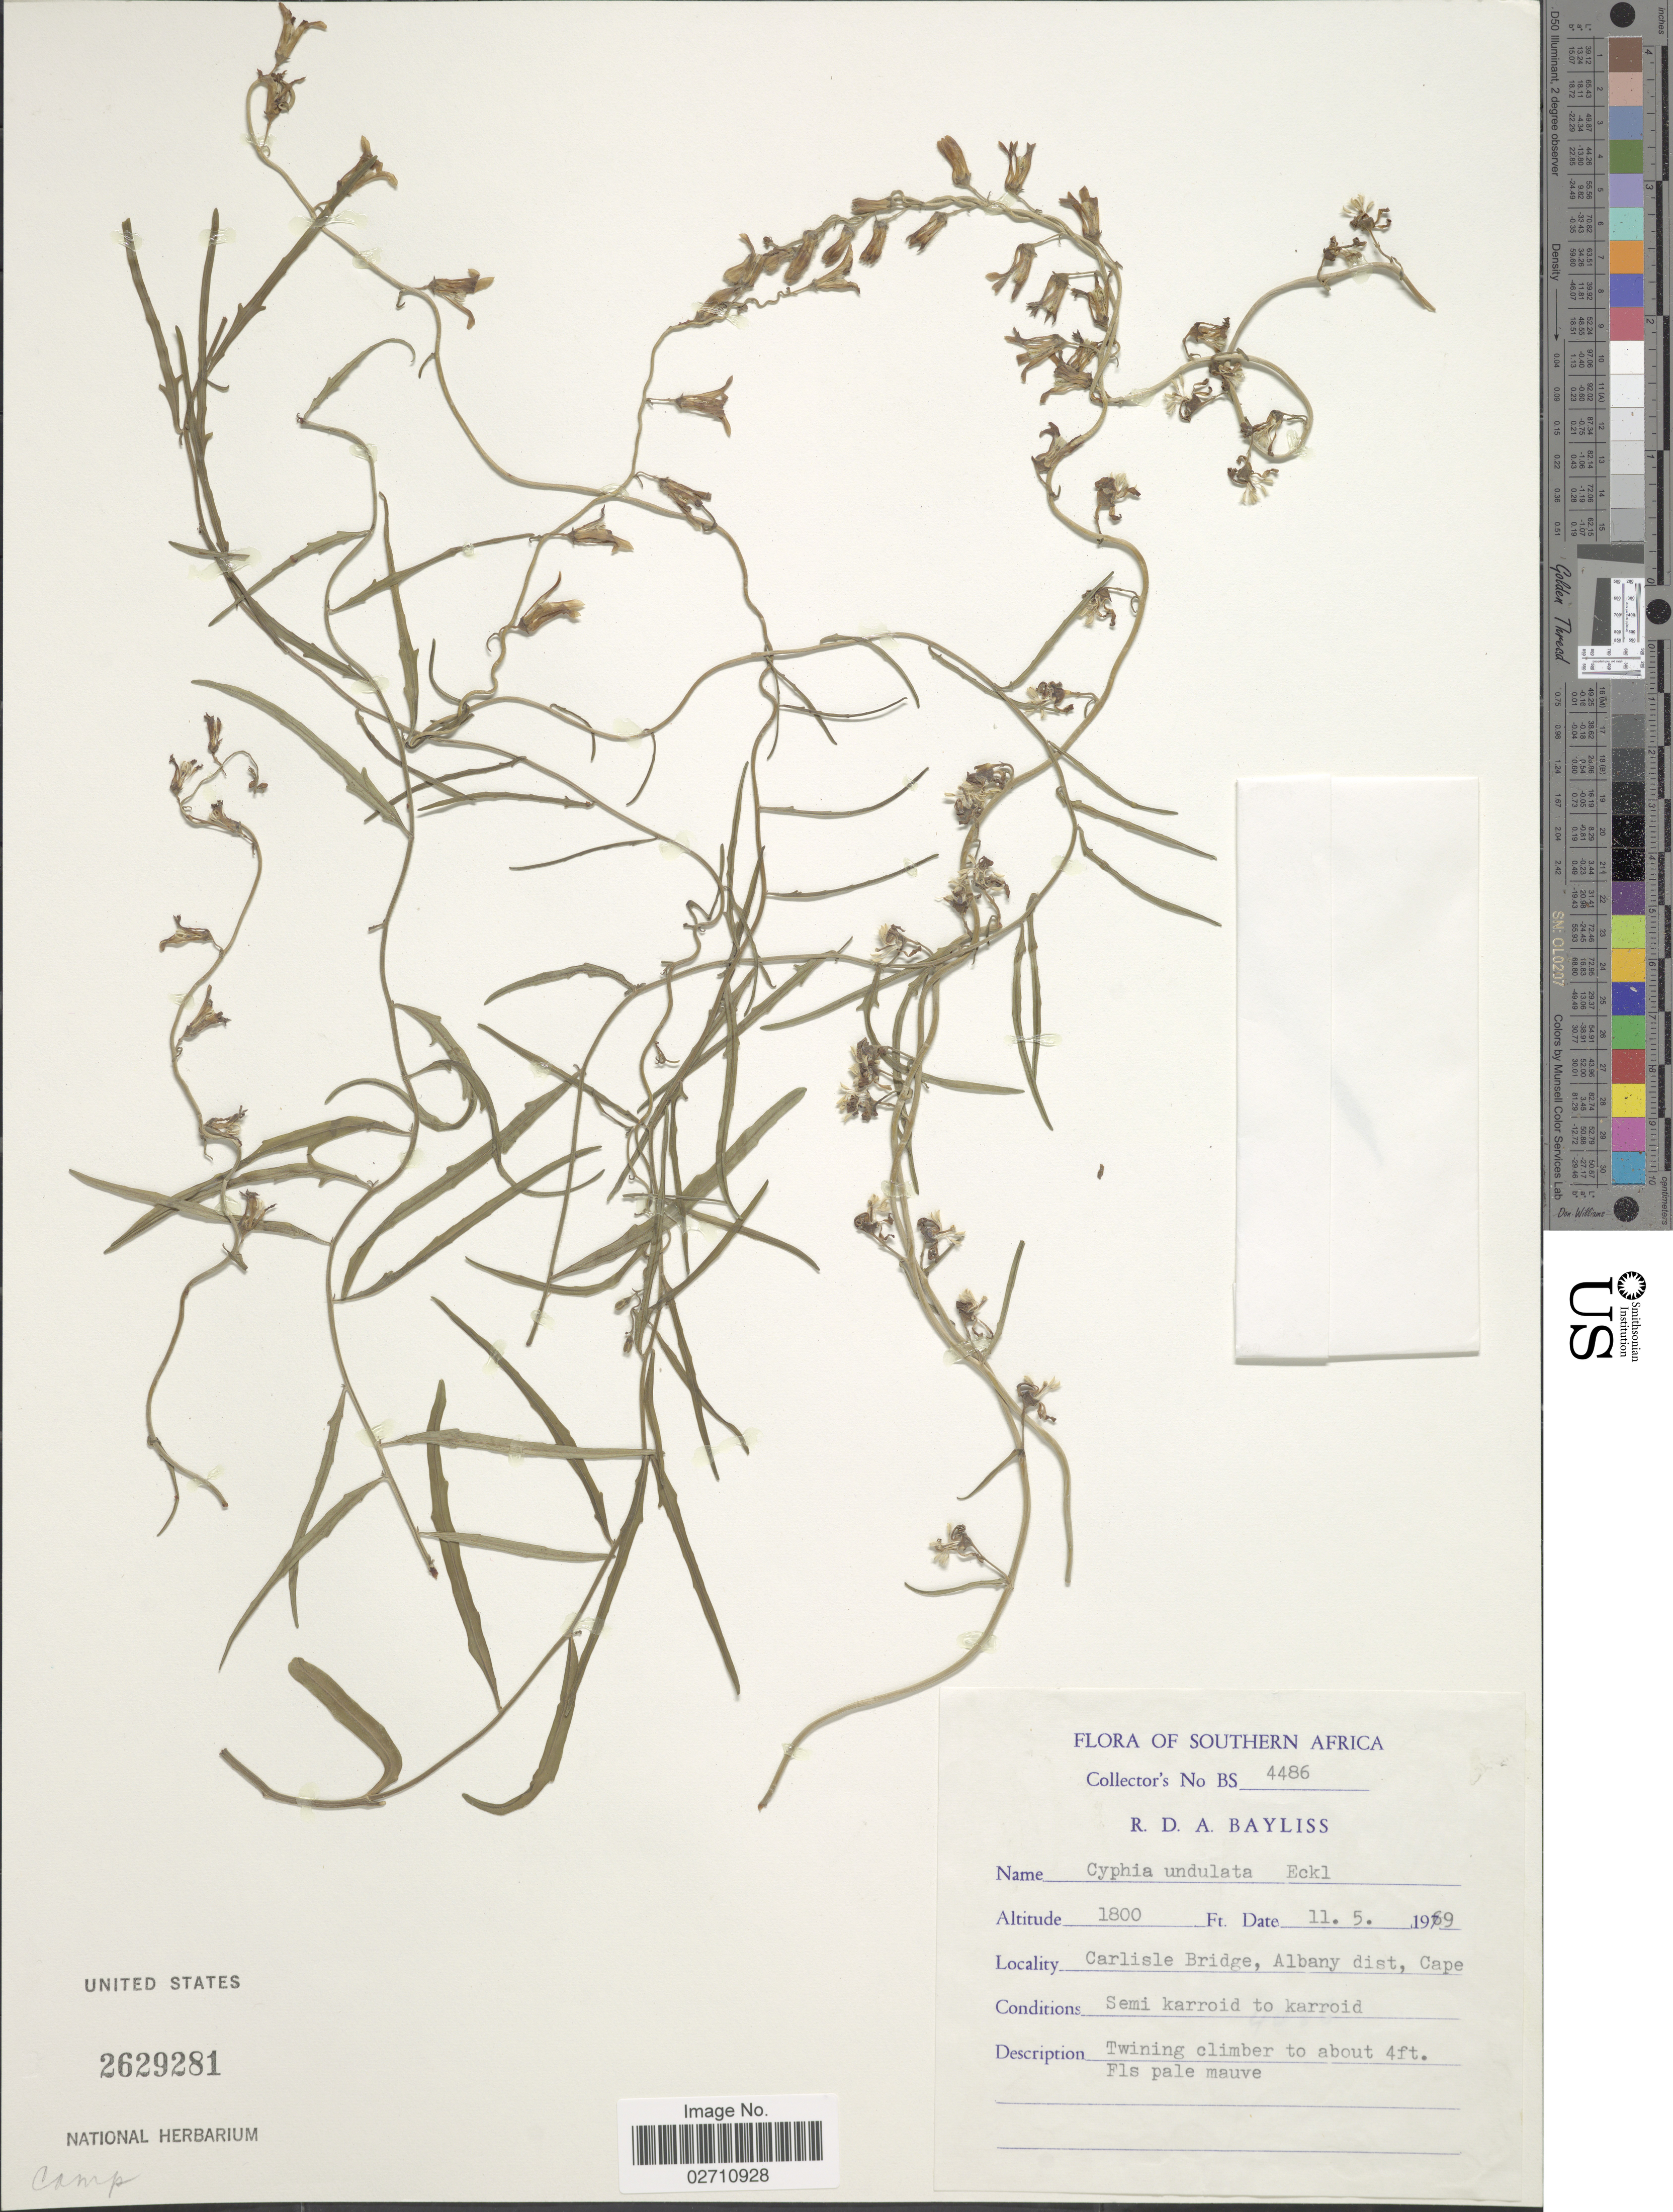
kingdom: Plantae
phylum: Tracheophyta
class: Magnoliopsida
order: Asterales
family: Campanulaceae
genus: Cyphia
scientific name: Cyphia undulata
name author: Eckl. ex C. Presl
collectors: R. Bayliss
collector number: BS 4486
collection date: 1969-05-11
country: South Africa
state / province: Eastern Cape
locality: Southern Africa, Carlisle Bridge, Albany dist., Cape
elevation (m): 549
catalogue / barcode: US 2629281